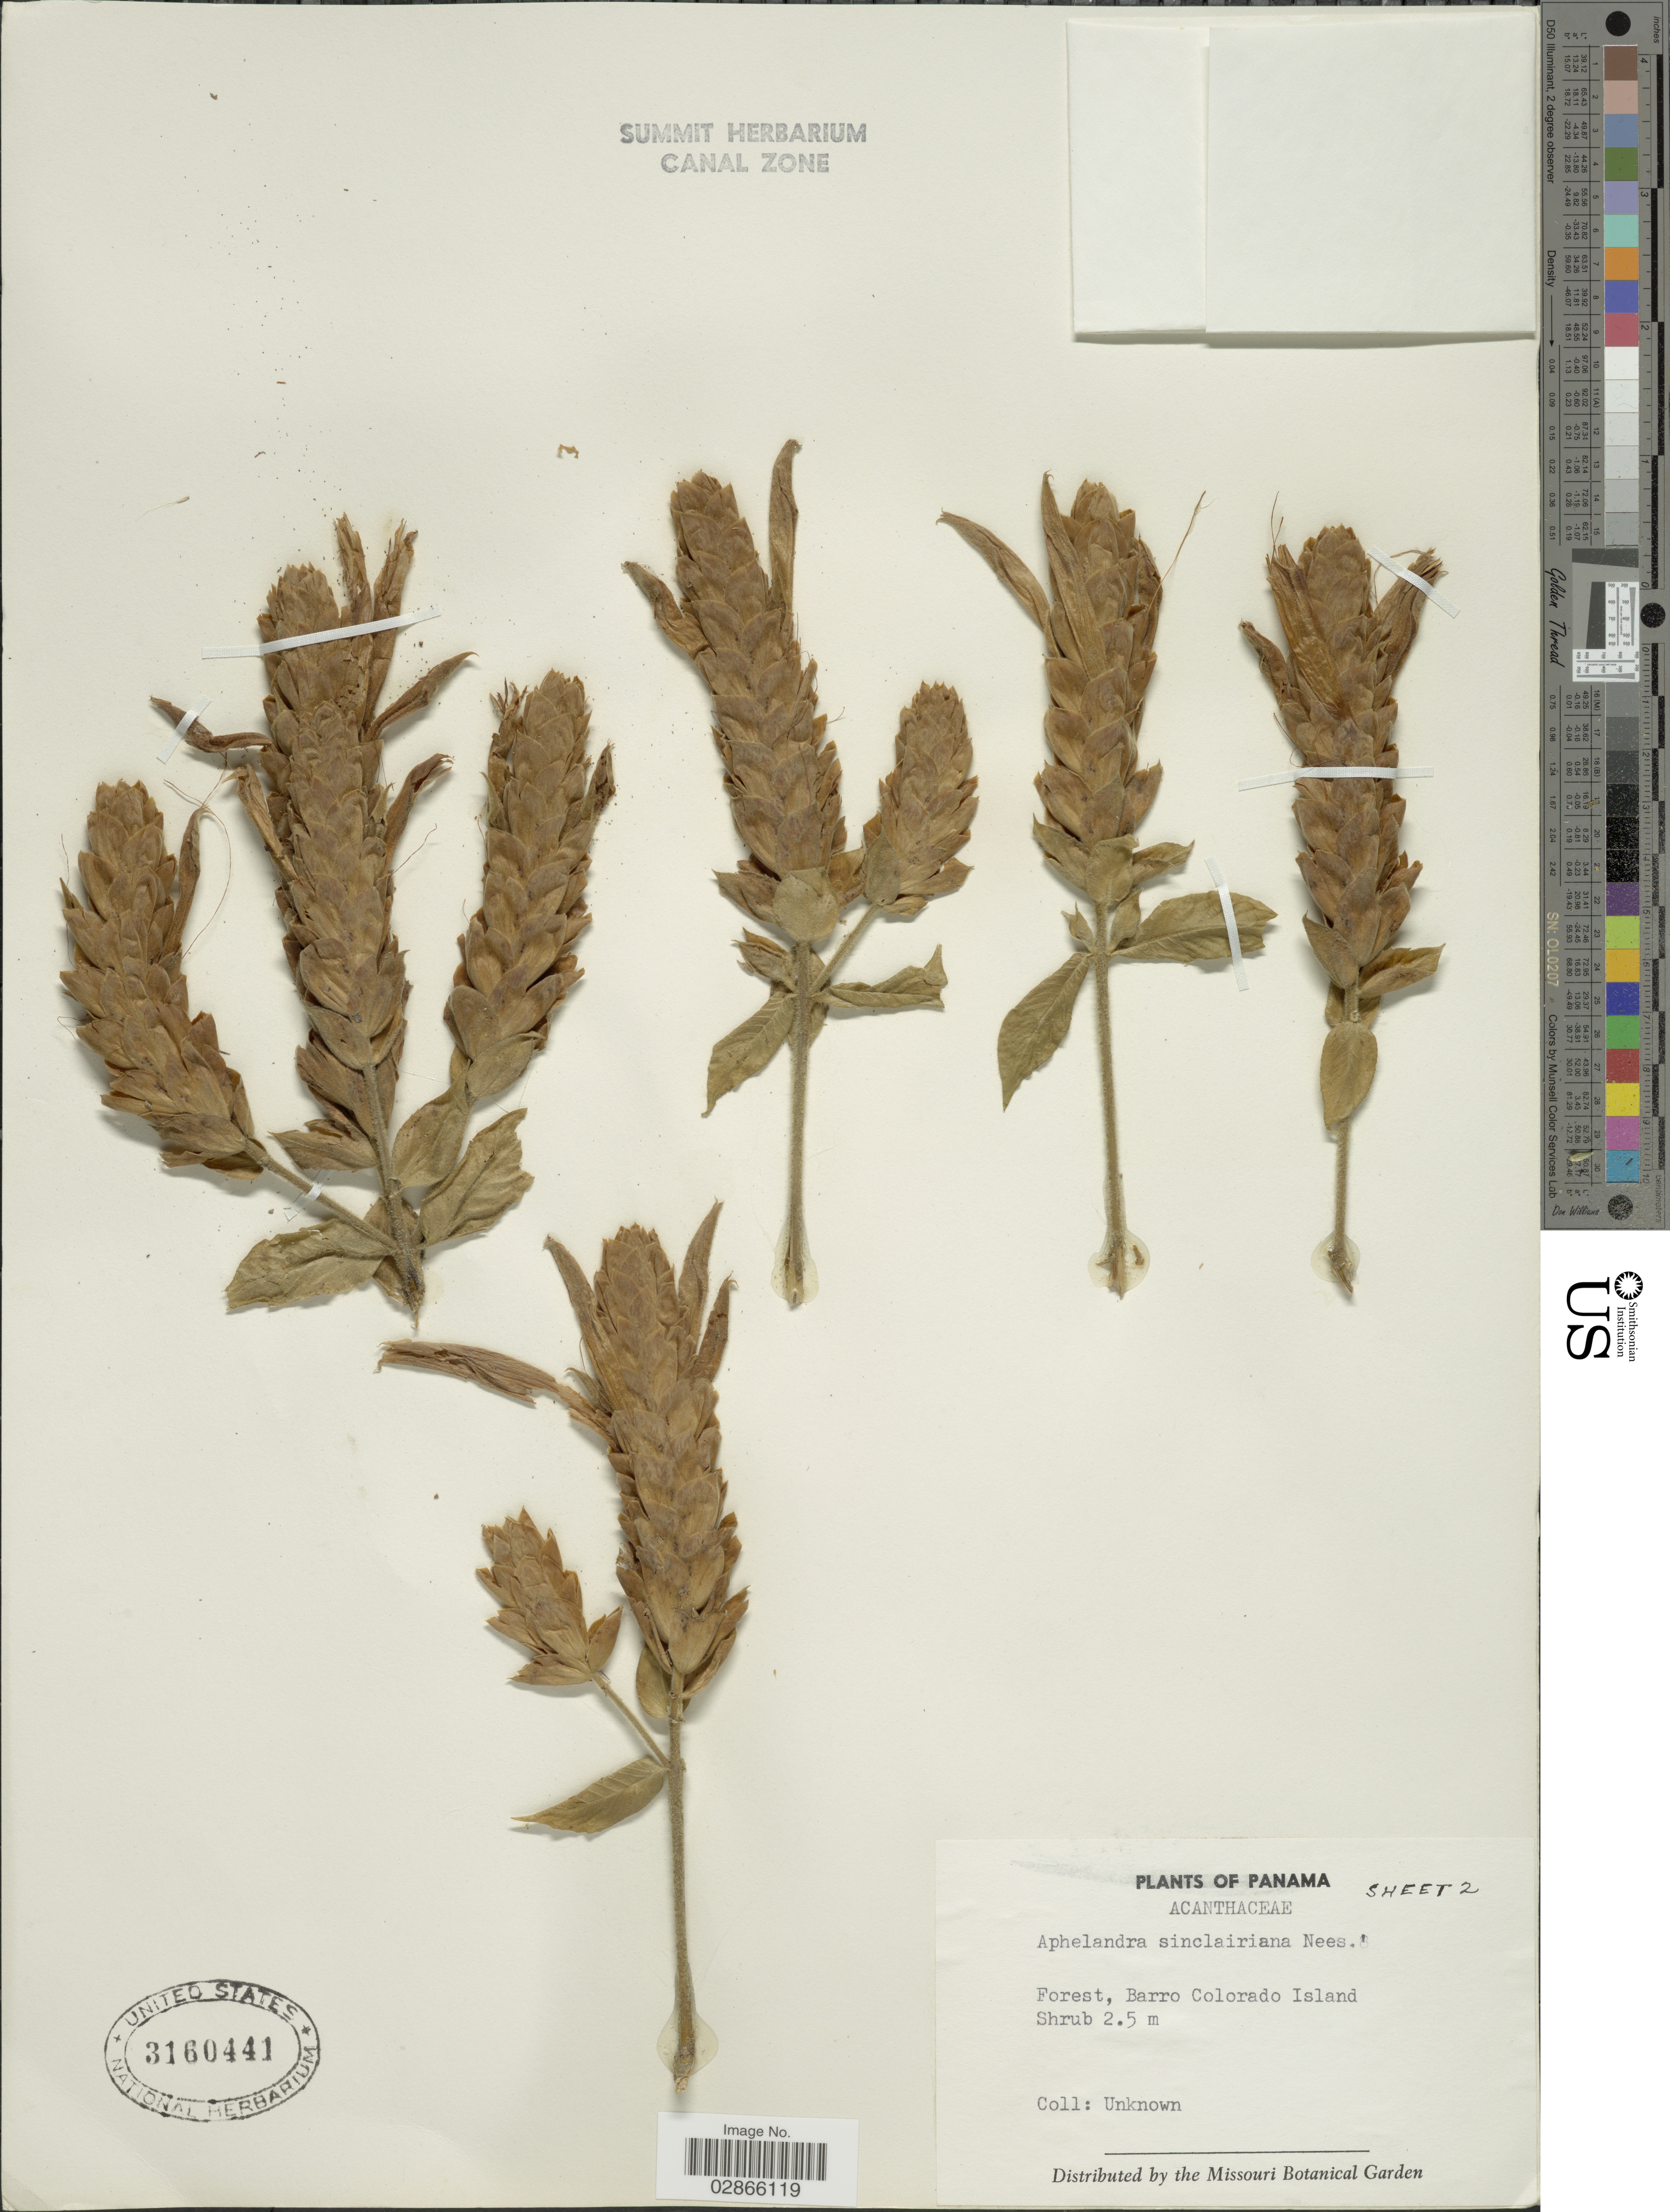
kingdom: Plantae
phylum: Tracheophyta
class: Magnoliopsida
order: Lamiales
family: Acanthaceae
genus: Aphelandra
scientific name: Aphelandra sinclairiana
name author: Nees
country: Panama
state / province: Panamá Oeste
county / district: Canal Zone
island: Barro Colorado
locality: Barro Colorado Island.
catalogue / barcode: US 3160441